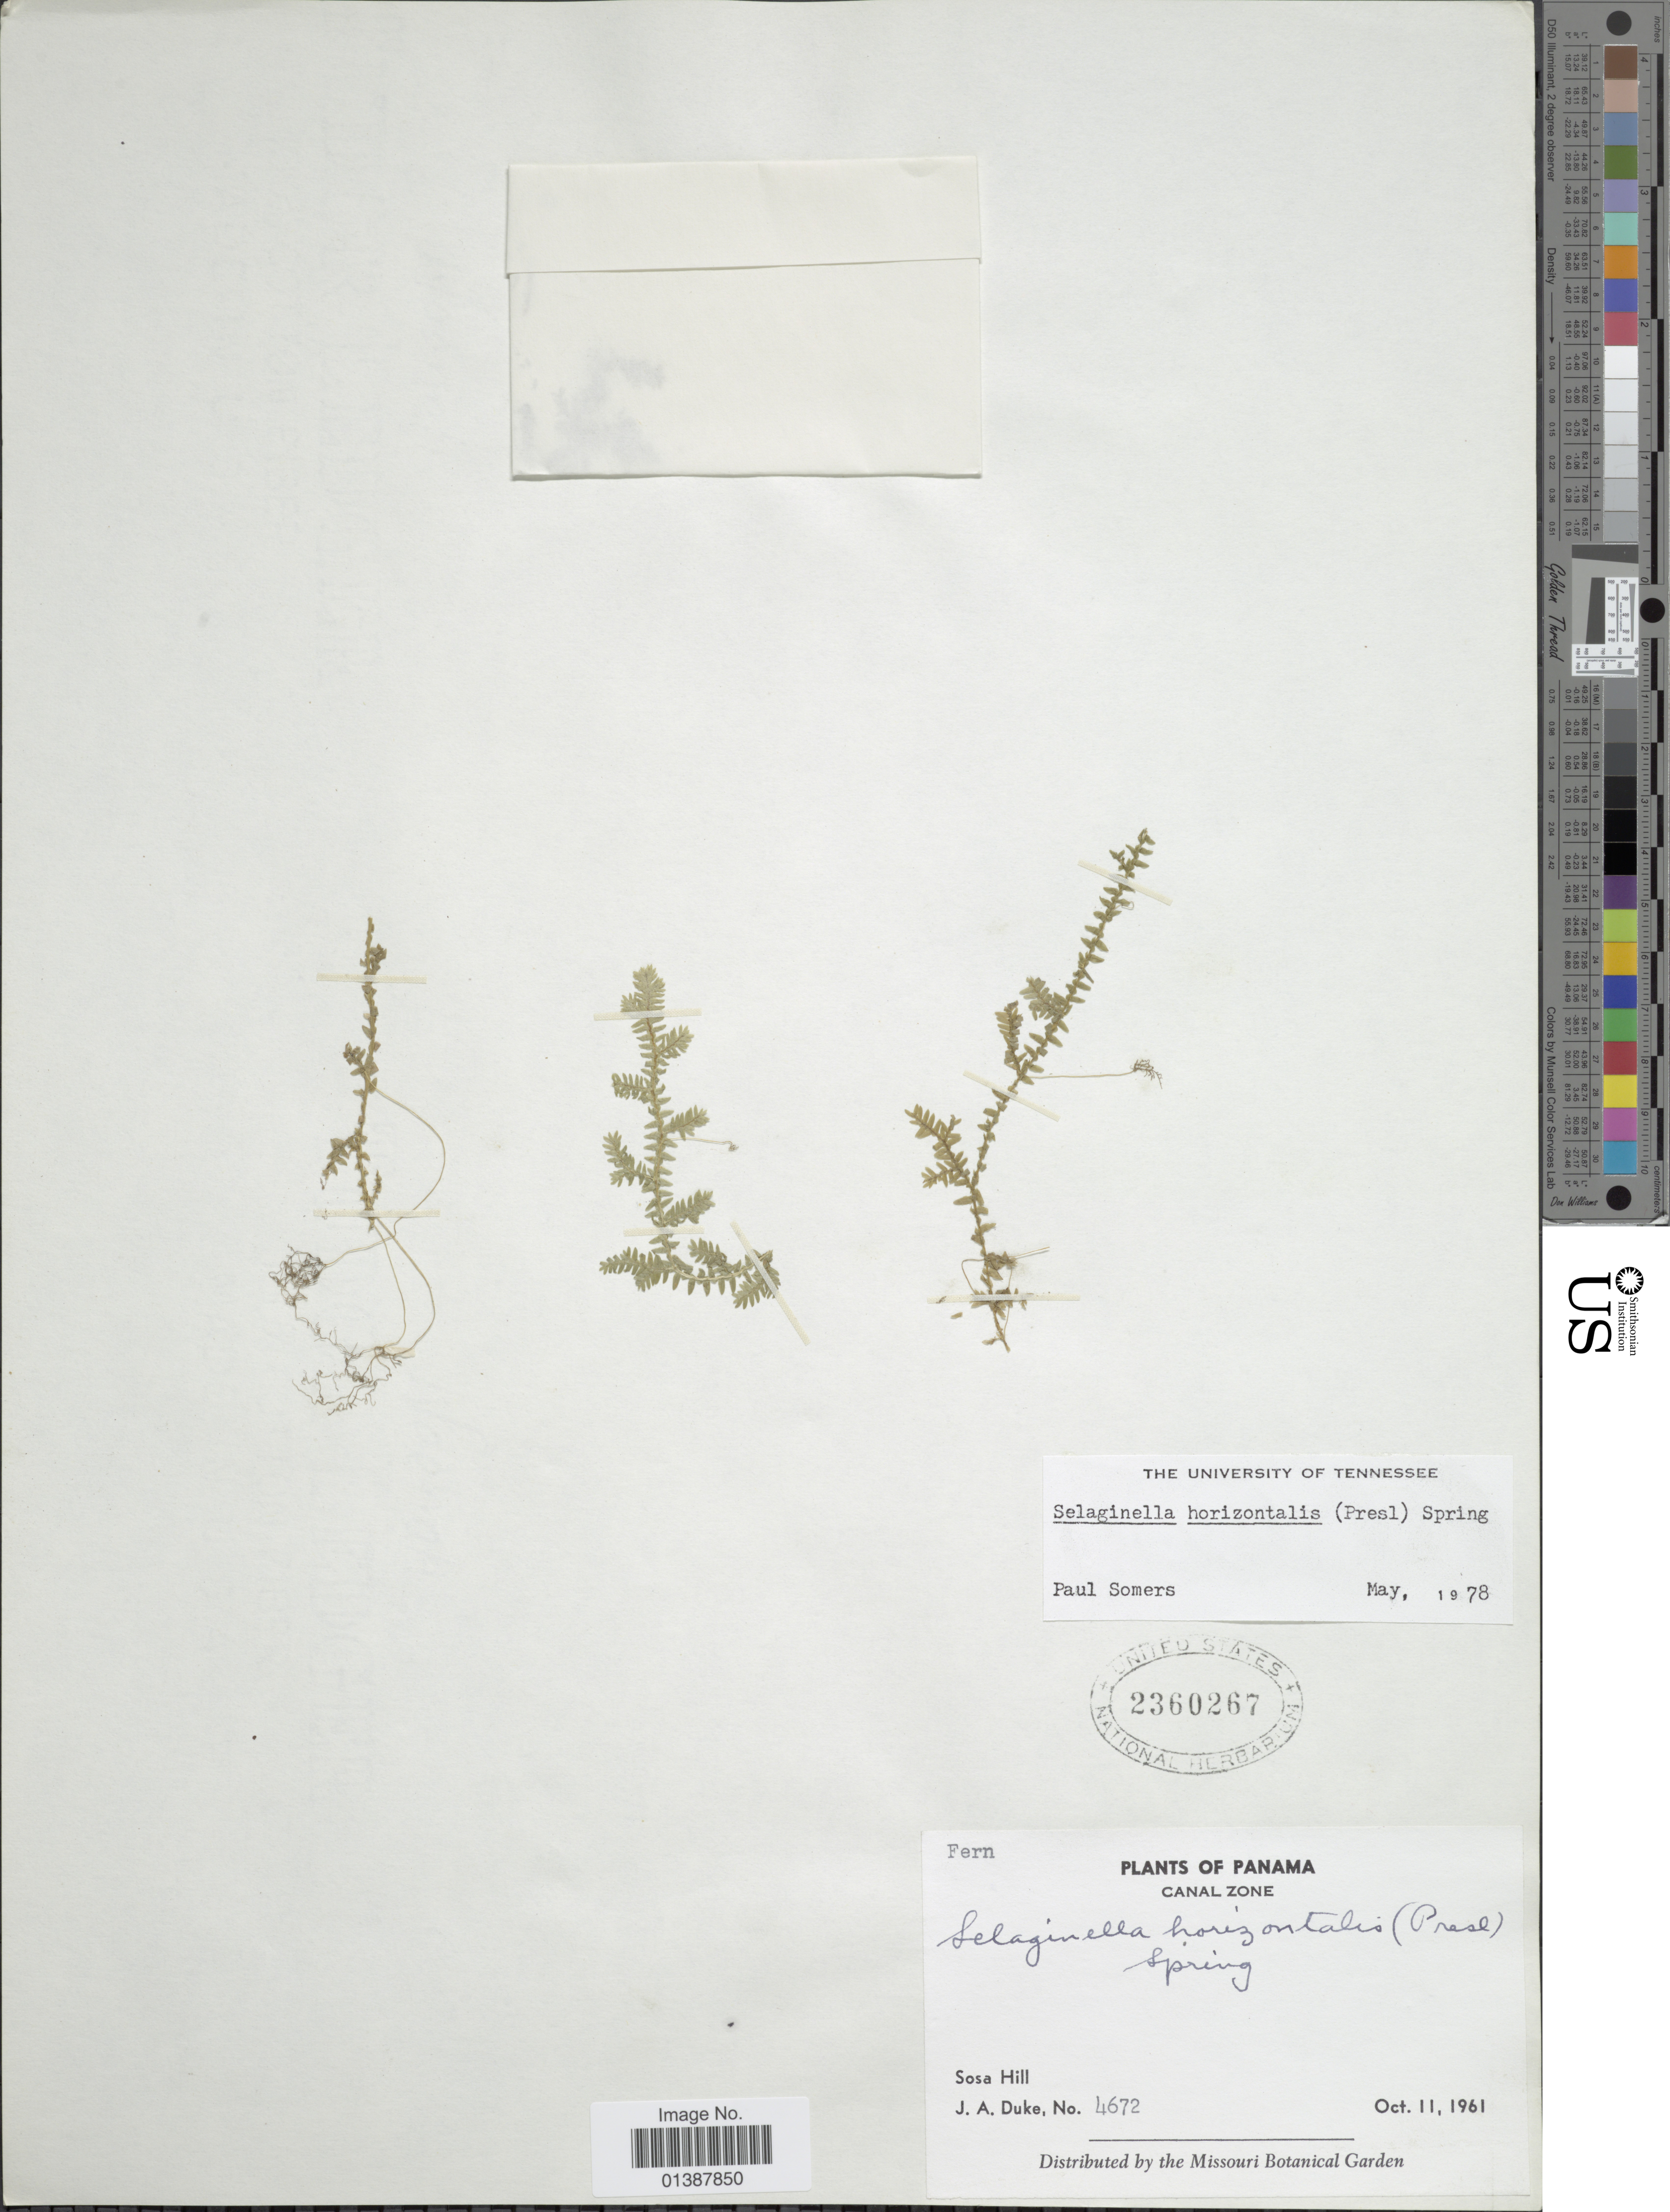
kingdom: Plantae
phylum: Tracheophyta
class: Lycopodiopsida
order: Selaginellales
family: Selaginellaceae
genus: Selaginella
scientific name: Selaginella horizontalis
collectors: J. A. Duke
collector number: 4672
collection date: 1961-10-11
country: Panama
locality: Canal Zone, Sosa Hill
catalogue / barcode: US 2360267